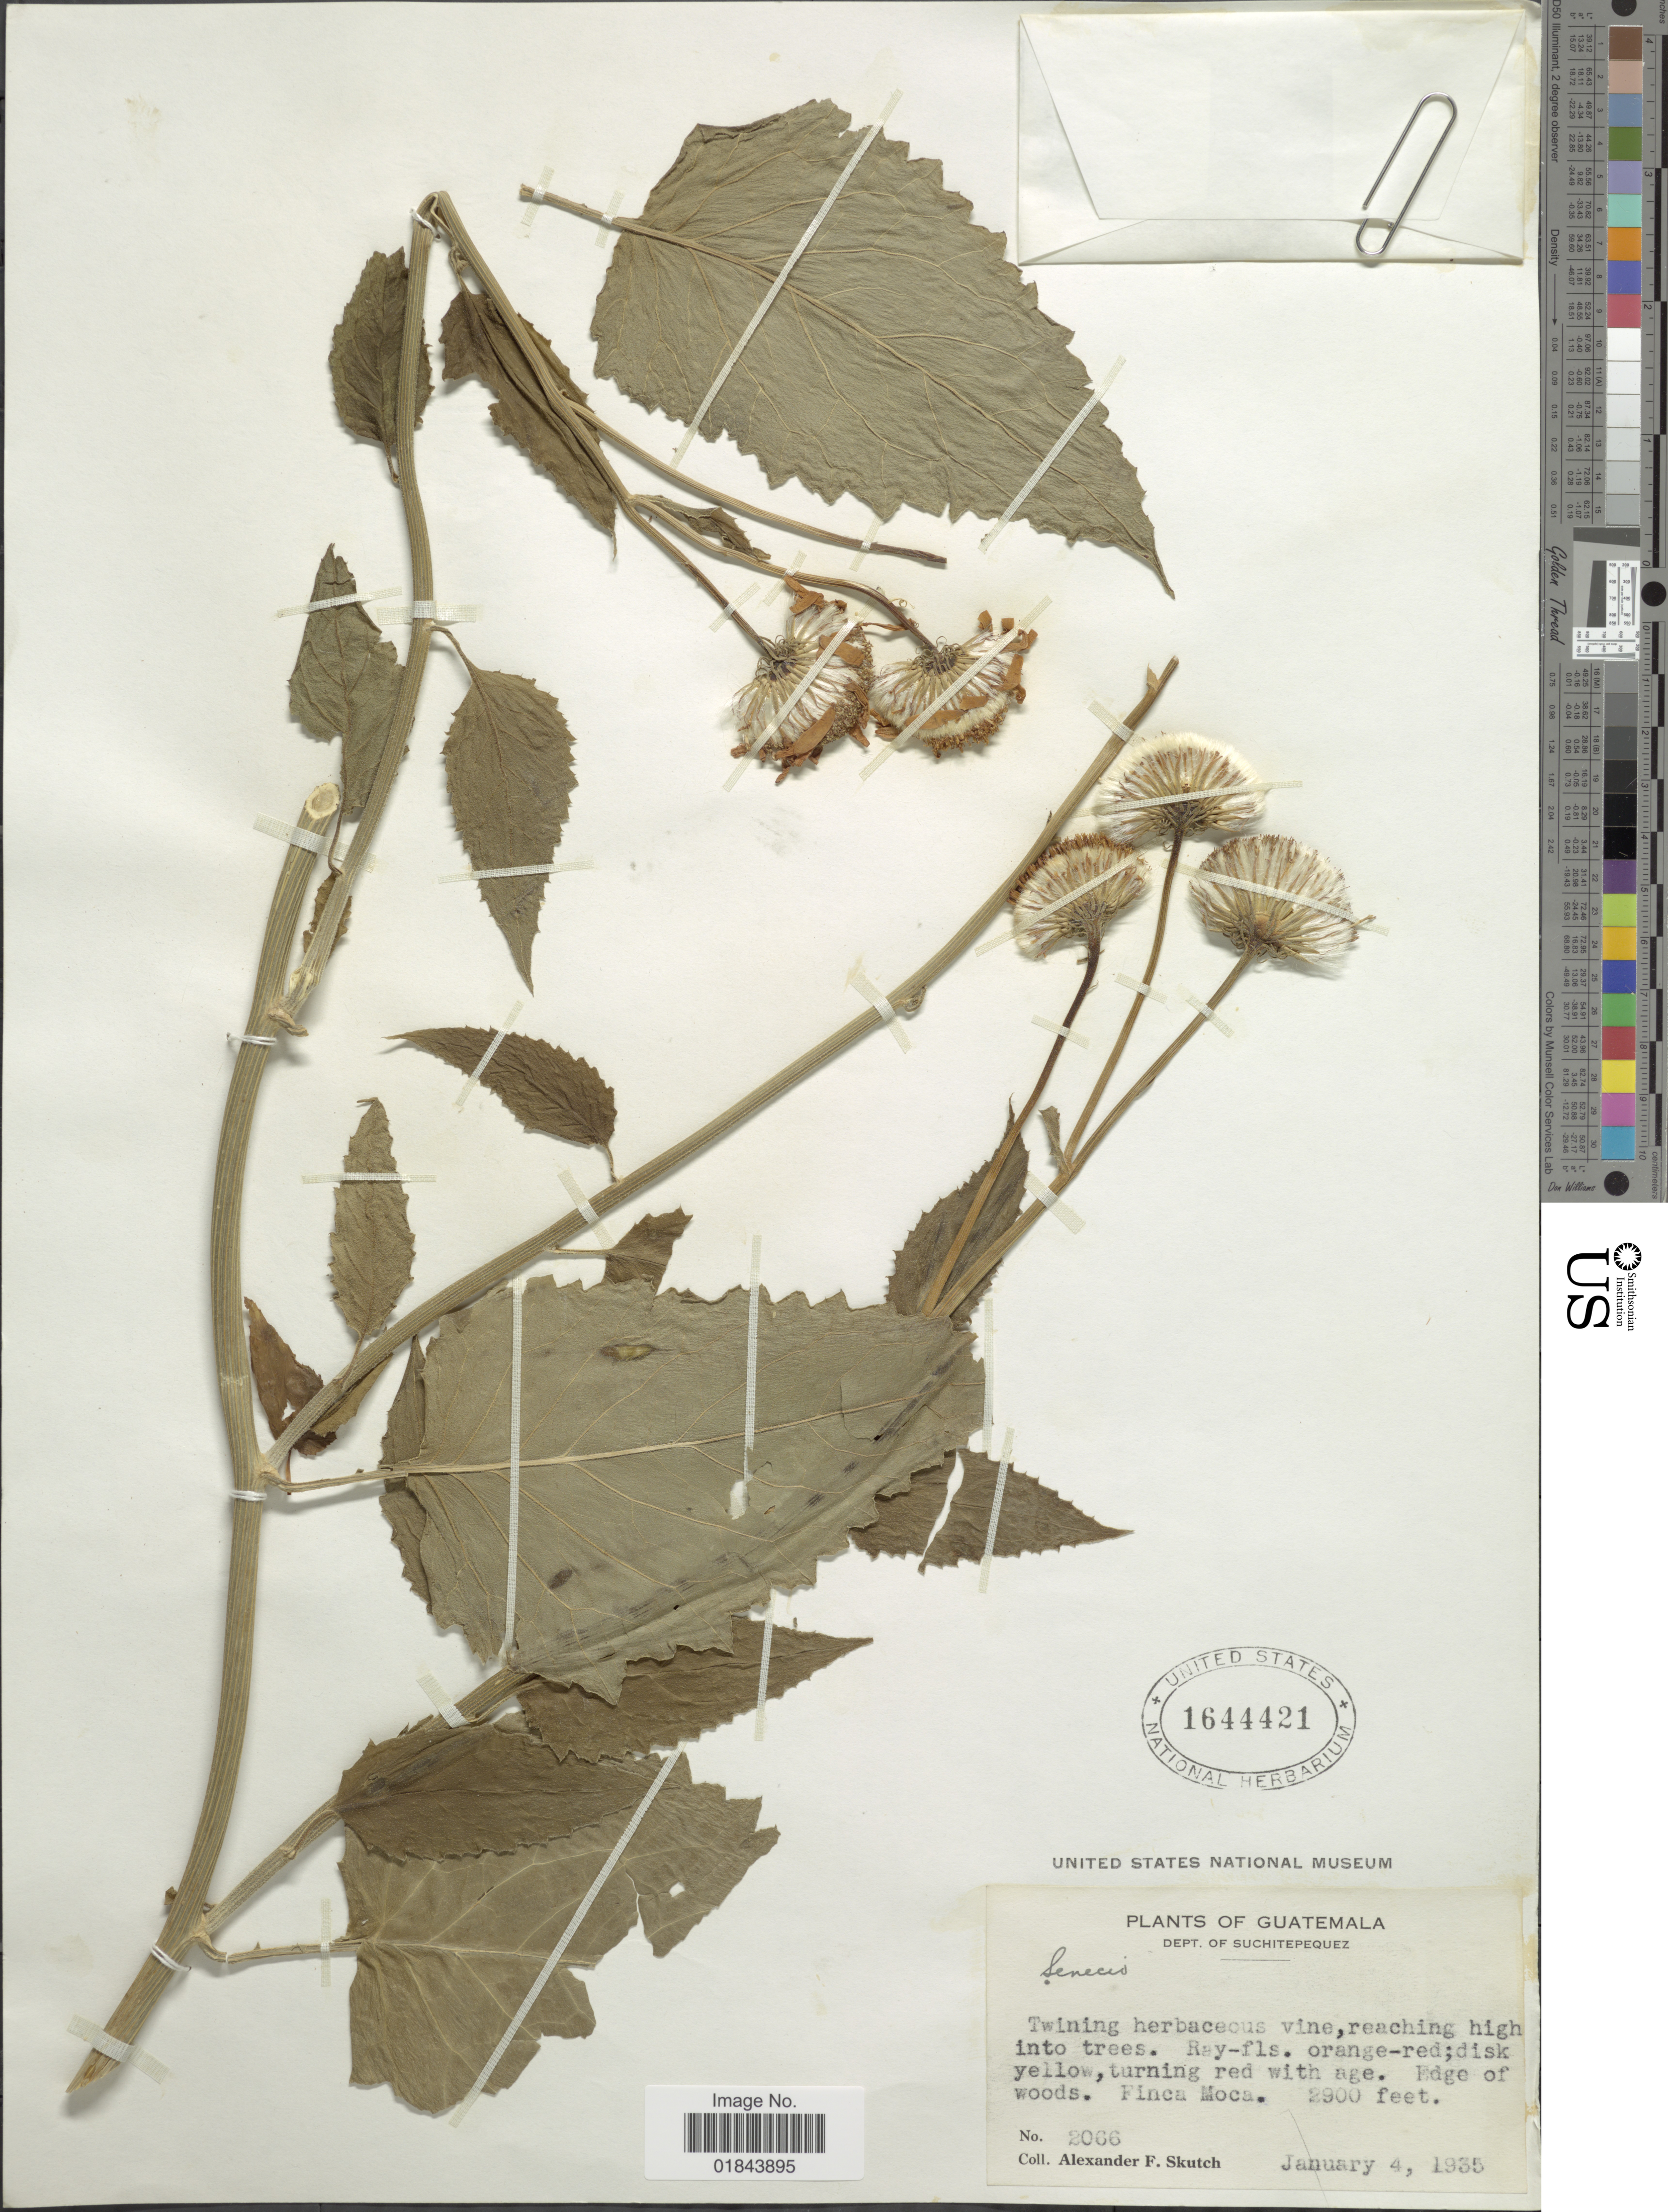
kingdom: Plantae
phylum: Tracheophyta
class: Magnoliopsida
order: Asterales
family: Asteraceae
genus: Pseudogynoxys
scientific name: Pseudogynoxys cummingii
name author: (Benth.) H. Rob. & Cuatrec.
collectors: A. F. Skutch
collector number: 2066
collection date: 1935-01-04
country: Guatemala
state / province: Suchitepéquez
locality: Dept. of Suchitepequez. Edge of woods. Finca Moca.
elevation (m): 884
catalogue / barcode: US 1644421